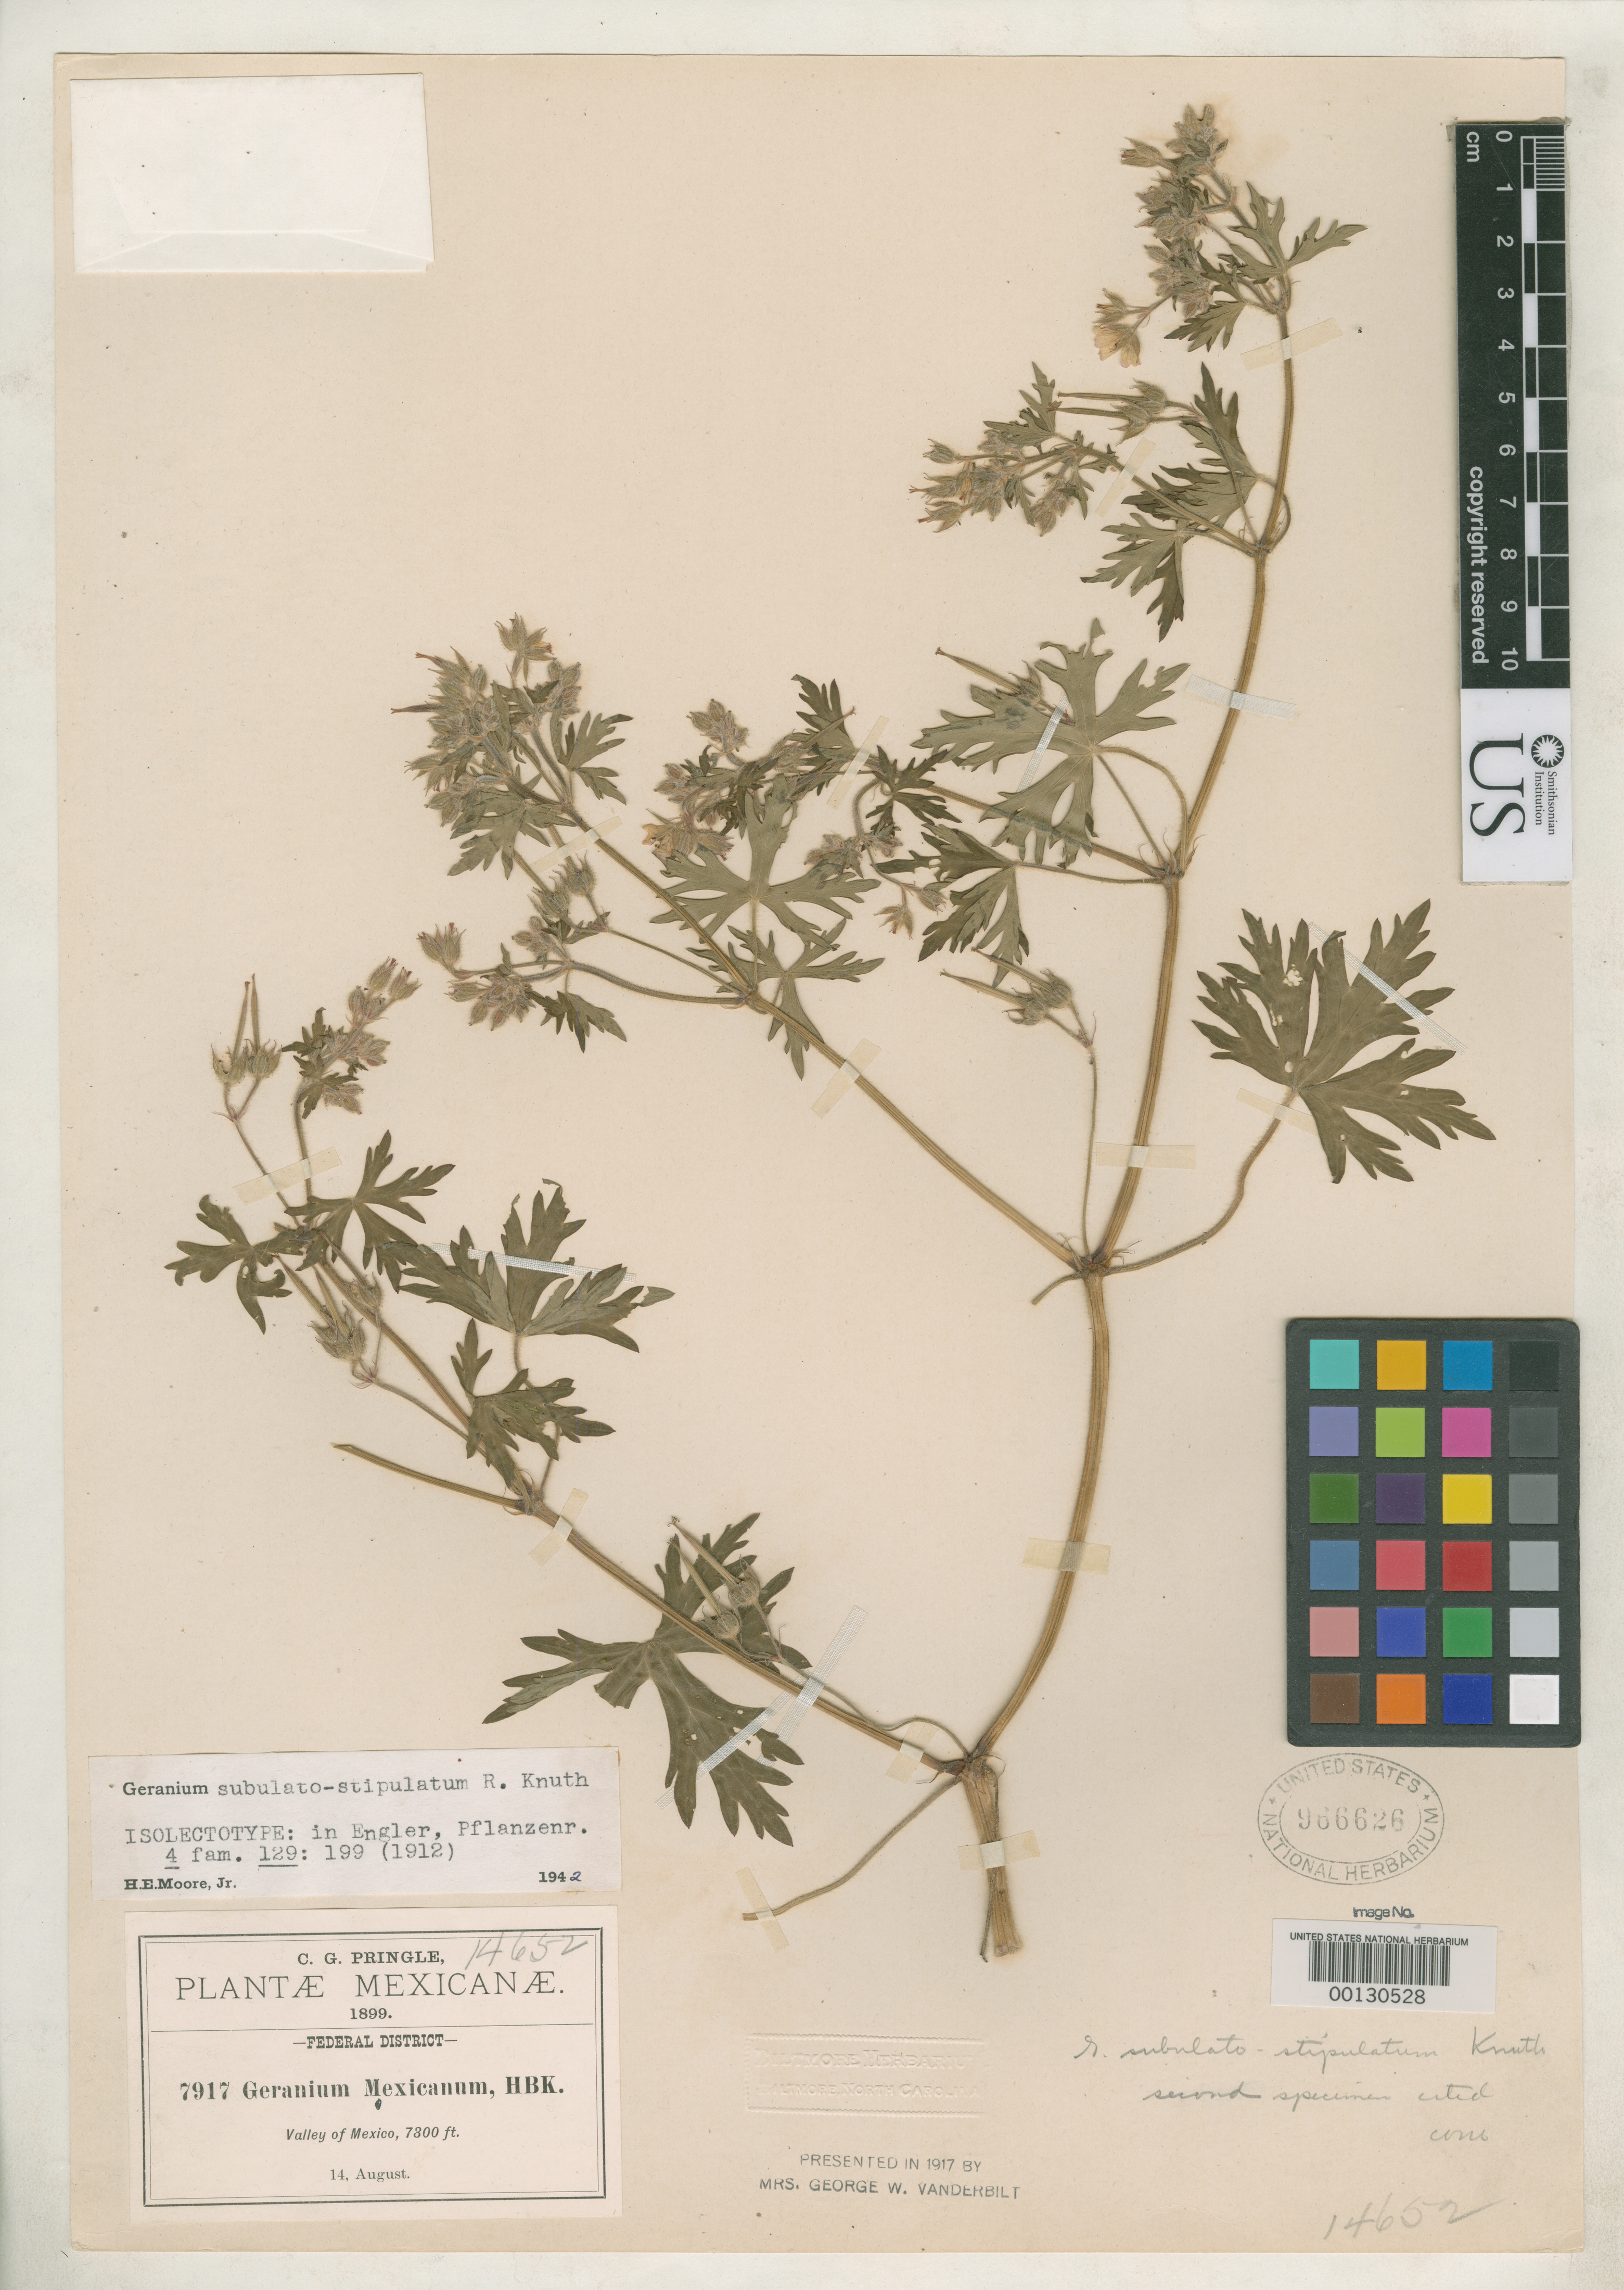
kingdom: Plantae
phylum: Tracheophyta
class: Magnoliopsida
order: Geraniales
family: Geraniaceae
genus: Geranium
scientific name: Geranium subulato-stipulatum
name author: R. Knuth in Engl.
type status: Isosyntype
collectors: C. G. Pringle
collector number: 7917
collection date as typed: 14 Aug 1899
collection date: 1899-08-14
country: Mexico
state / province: Distrito Federal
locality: Valley of Mexico.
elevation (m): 2225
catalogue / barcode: US 966626